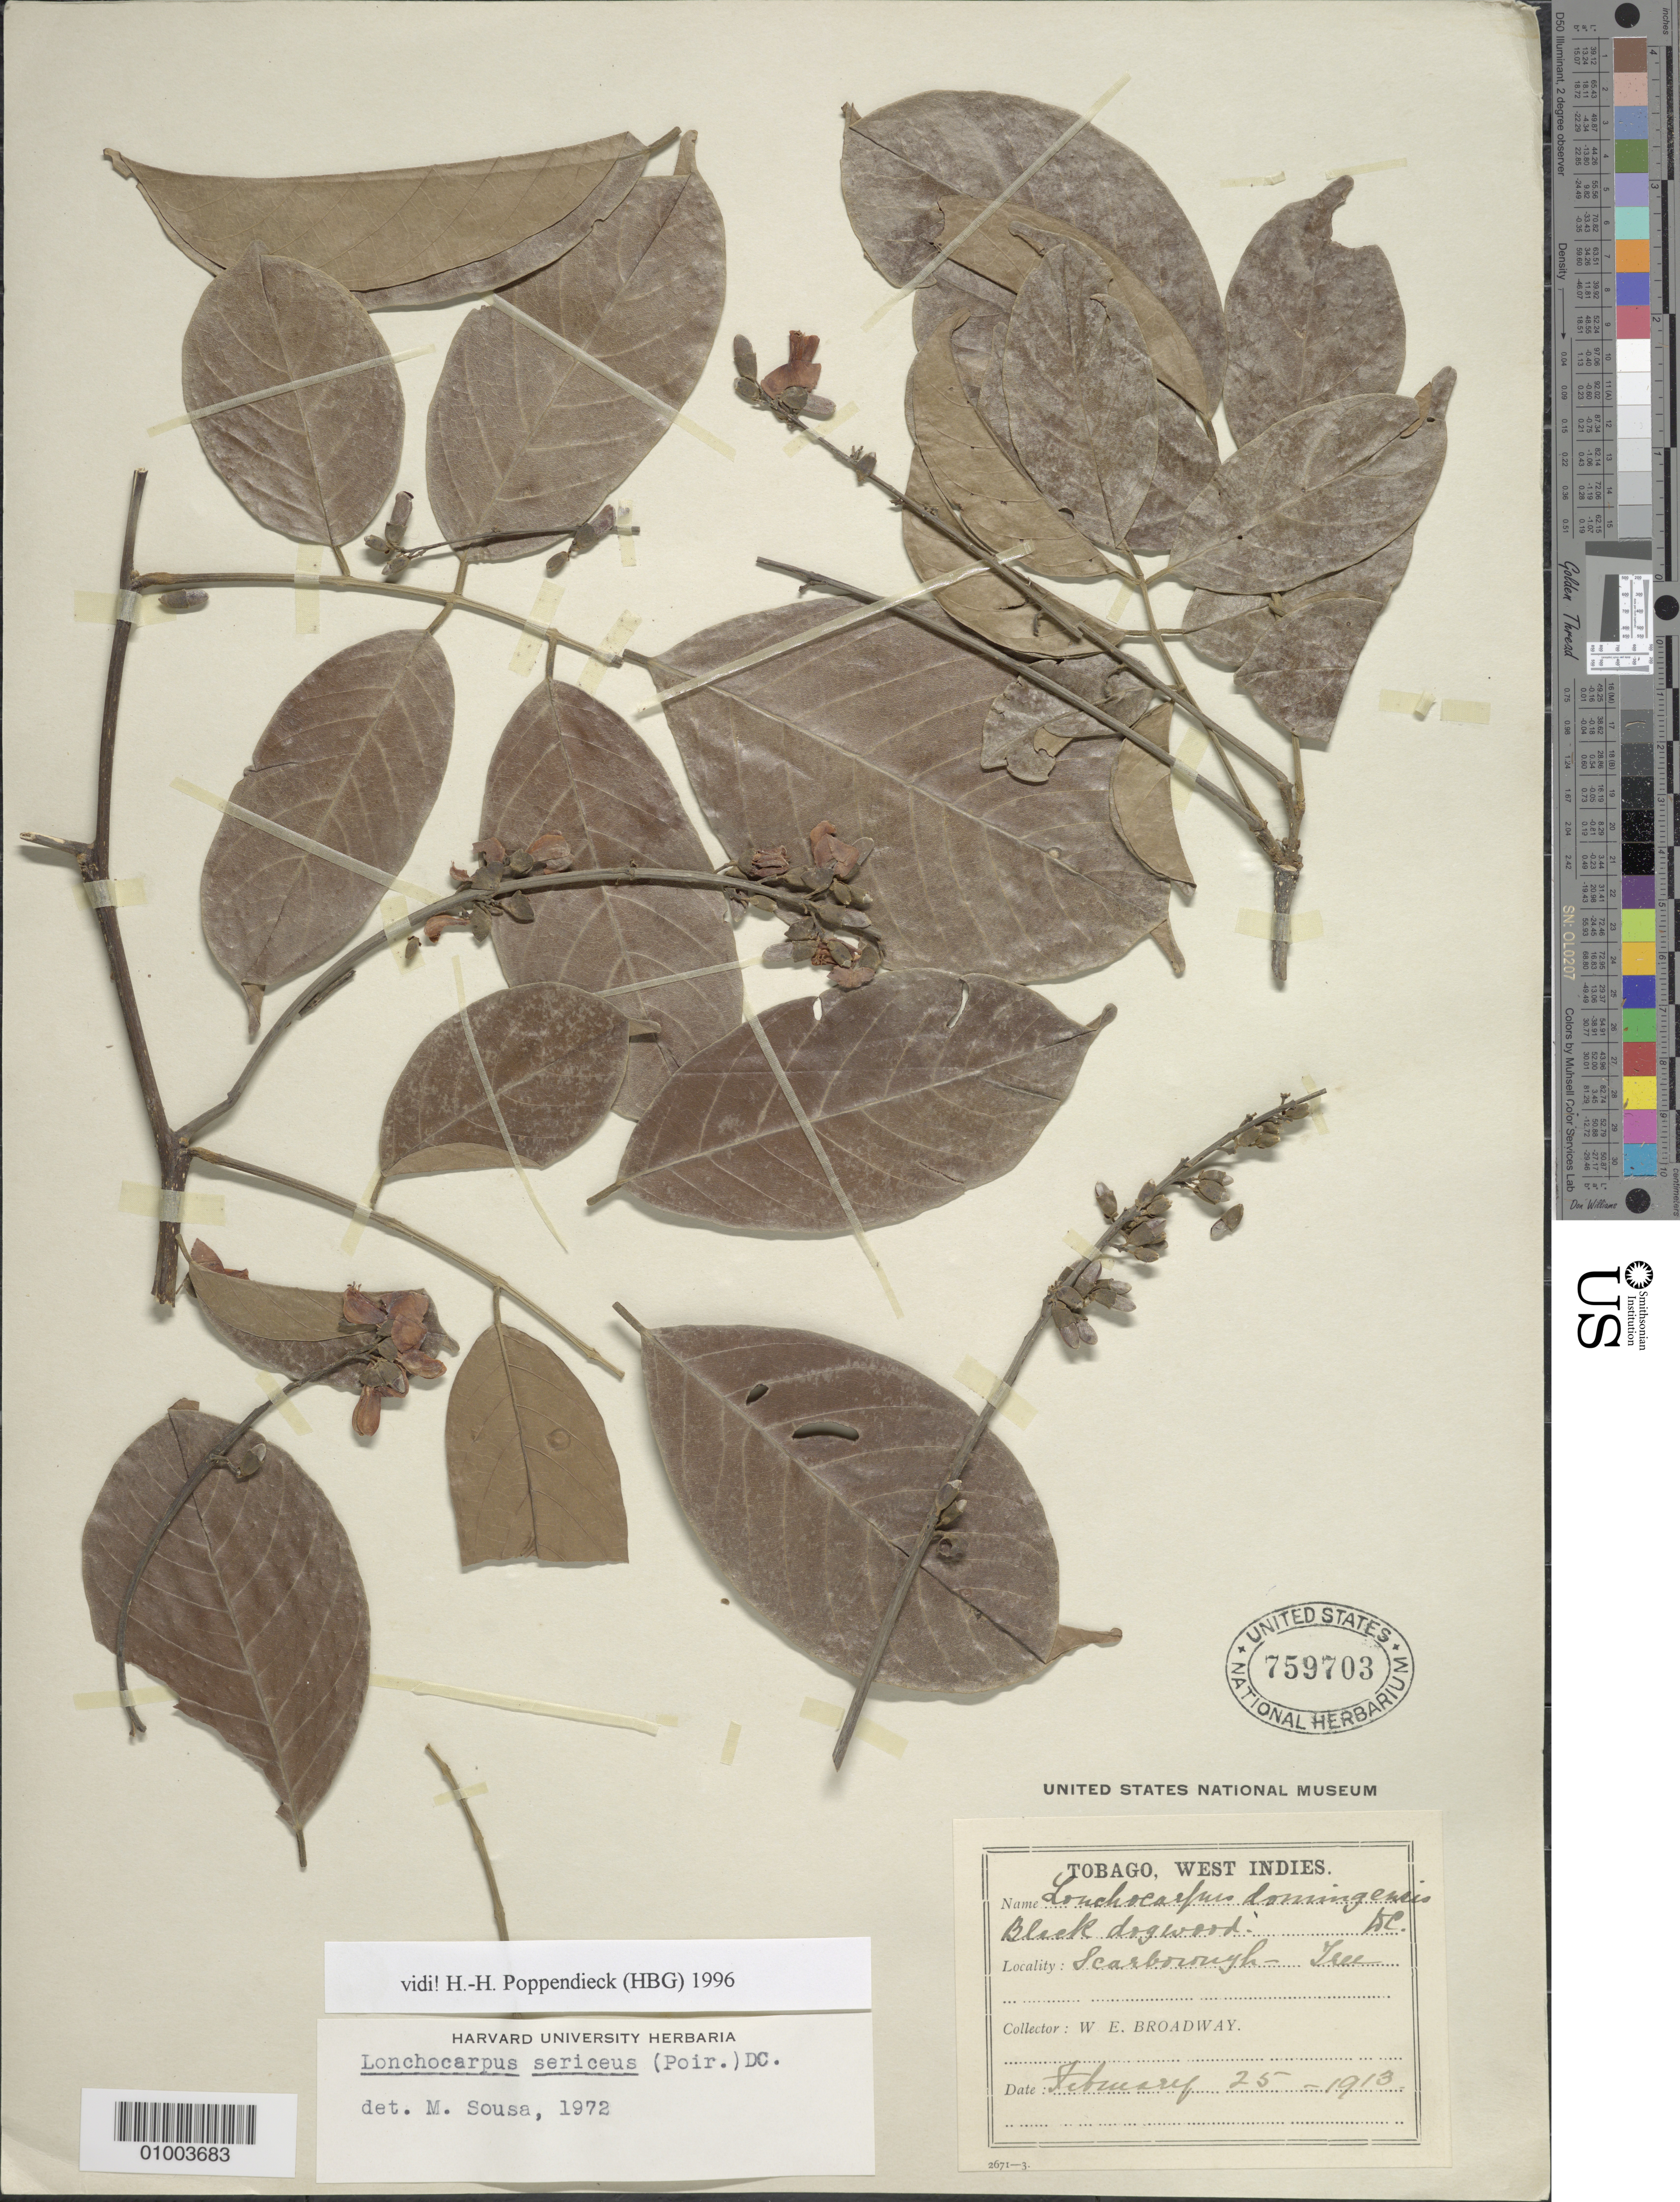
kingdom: Plantae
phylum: Tracheophyta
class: Magnoliopsida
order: Fabales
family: Fabaceae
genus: Lonchocarpus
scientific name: Lonchocarpus sericeus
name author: (Poir.) Kunth ex DC.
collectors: W. E. Broadway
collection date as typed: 25 Feb 1913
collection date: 1913-02-25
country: Trinidad and Tobago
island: Tobago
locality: Scarborough - tree.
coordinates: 0 N, 0 E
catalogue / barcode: US 759703